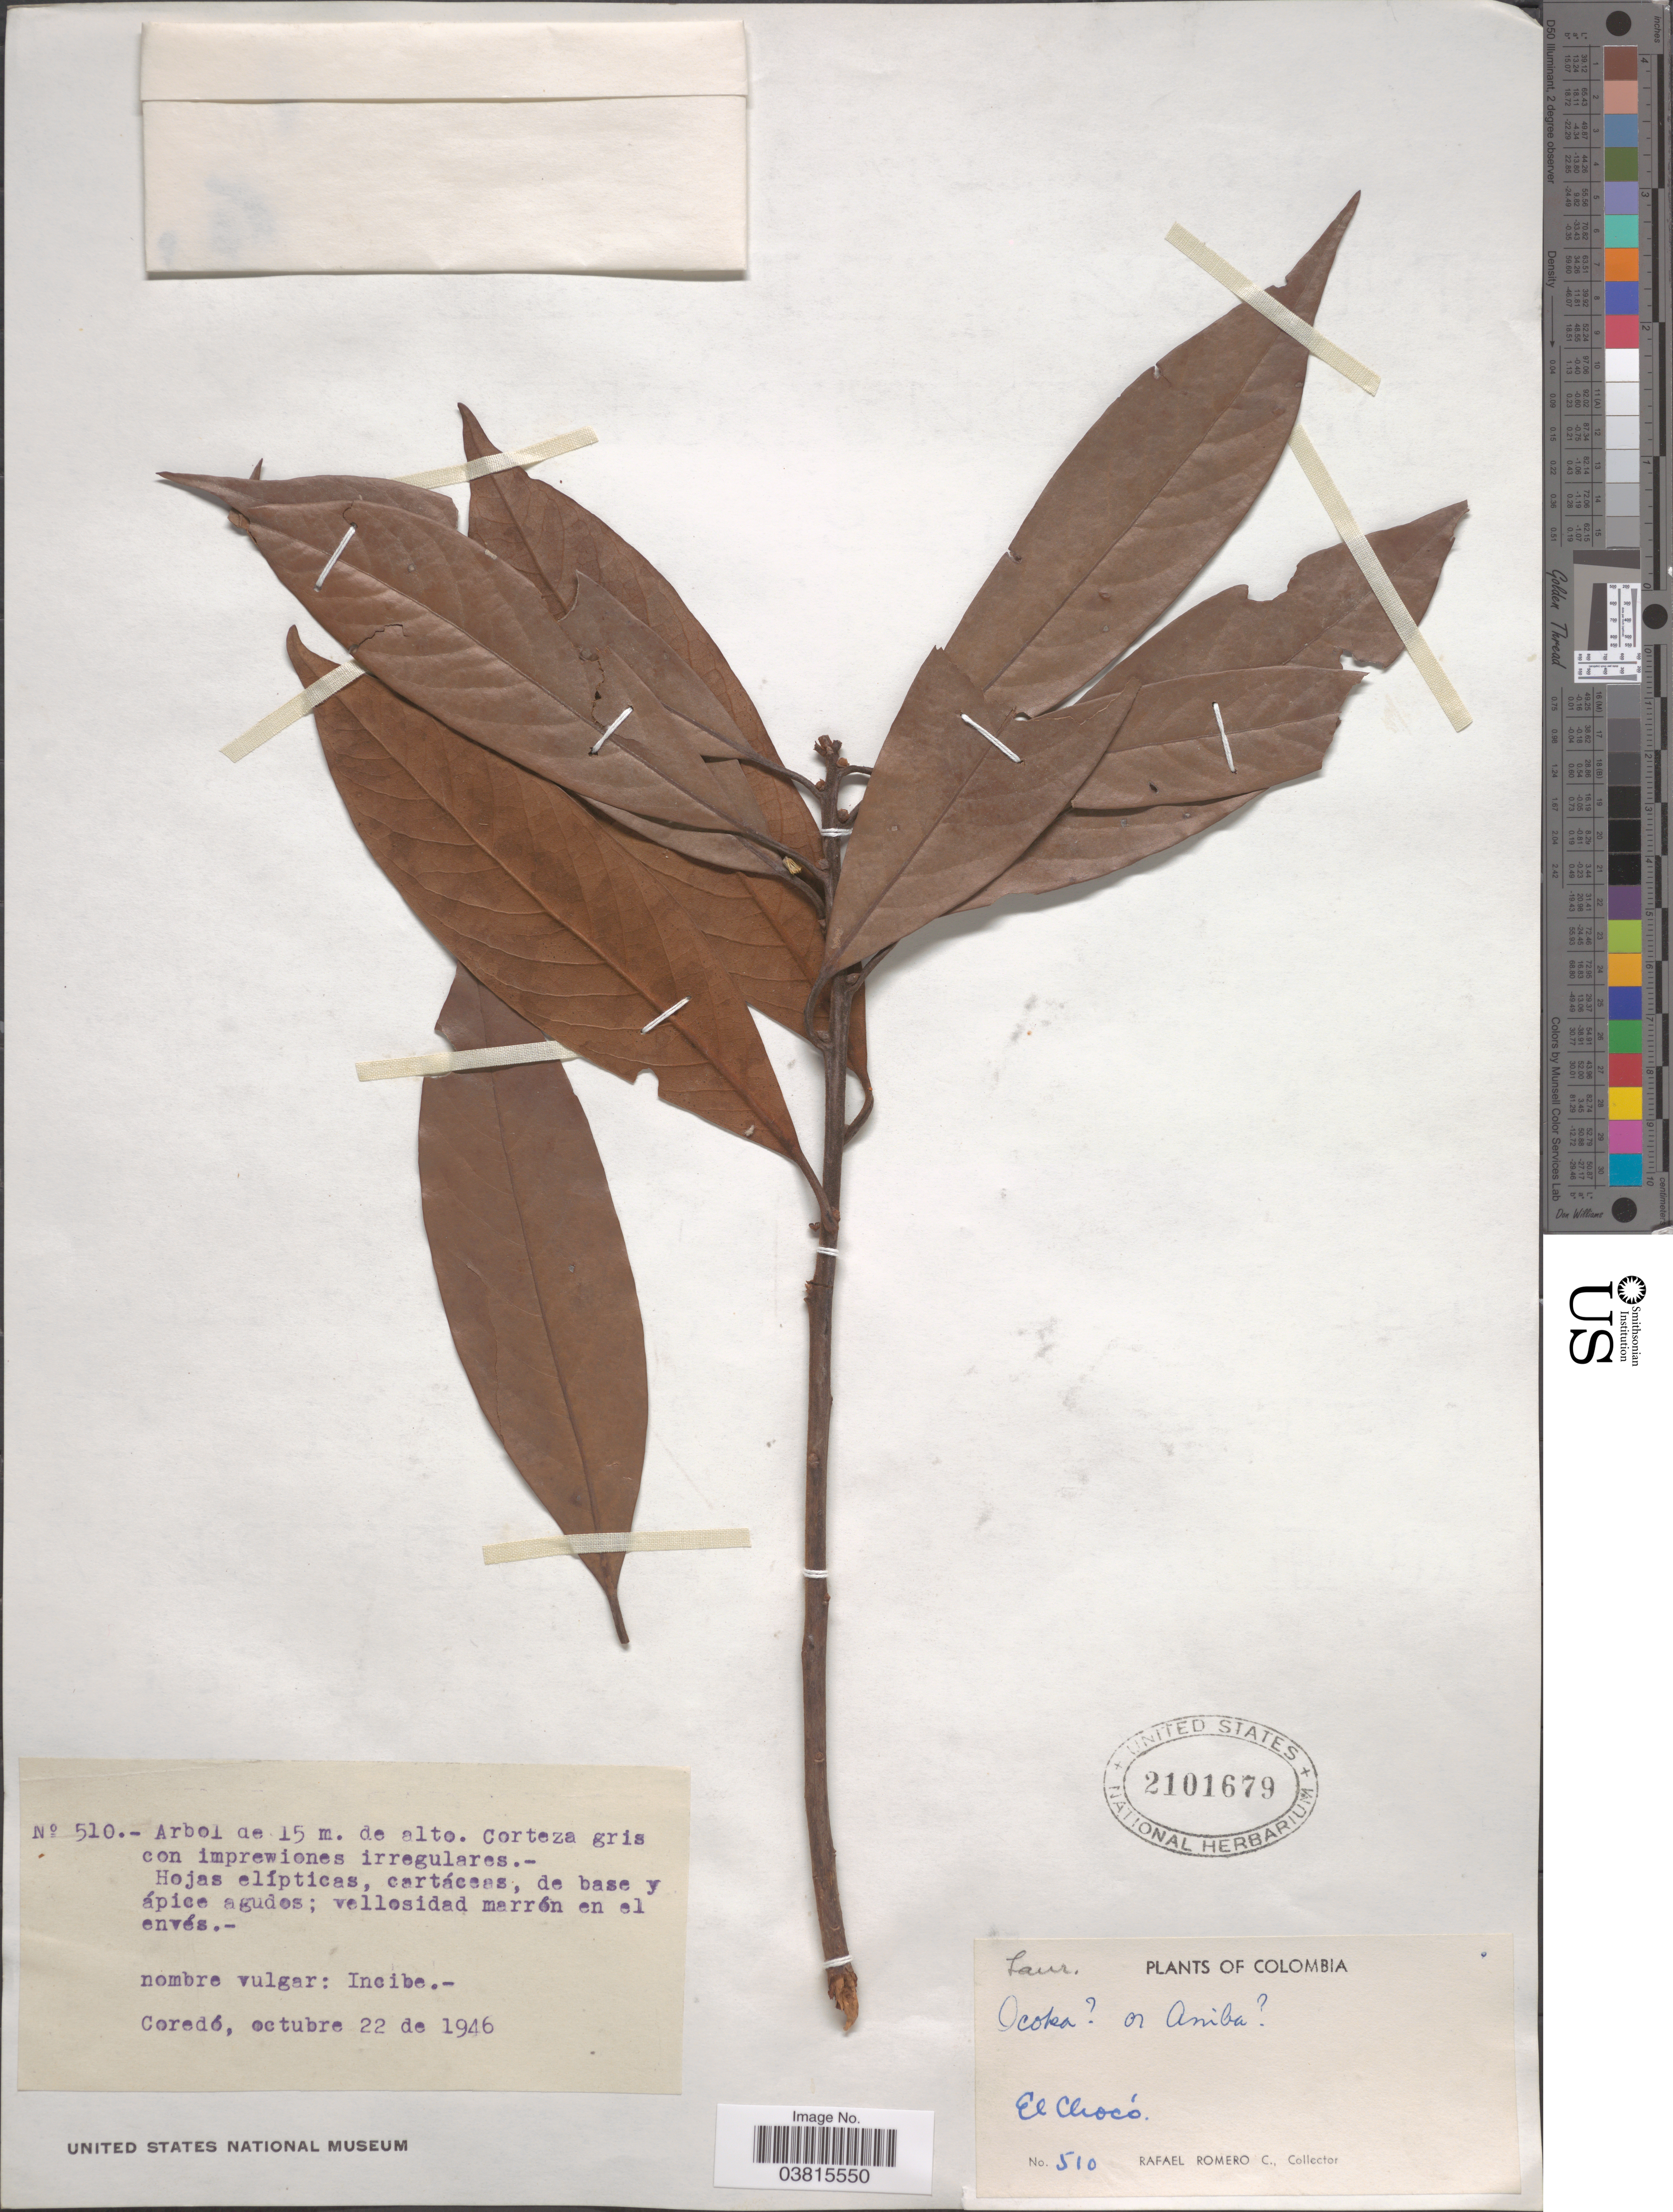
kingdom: Plantae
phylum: Tracheophyta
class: Magnoliopsida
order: Laurales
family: Lauraceae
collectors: R. Romero Castañeda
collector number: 510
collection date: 1946-10-22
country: Colombia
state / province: Chocó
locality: El Chocó. Coredó.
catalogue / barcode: US 2101679